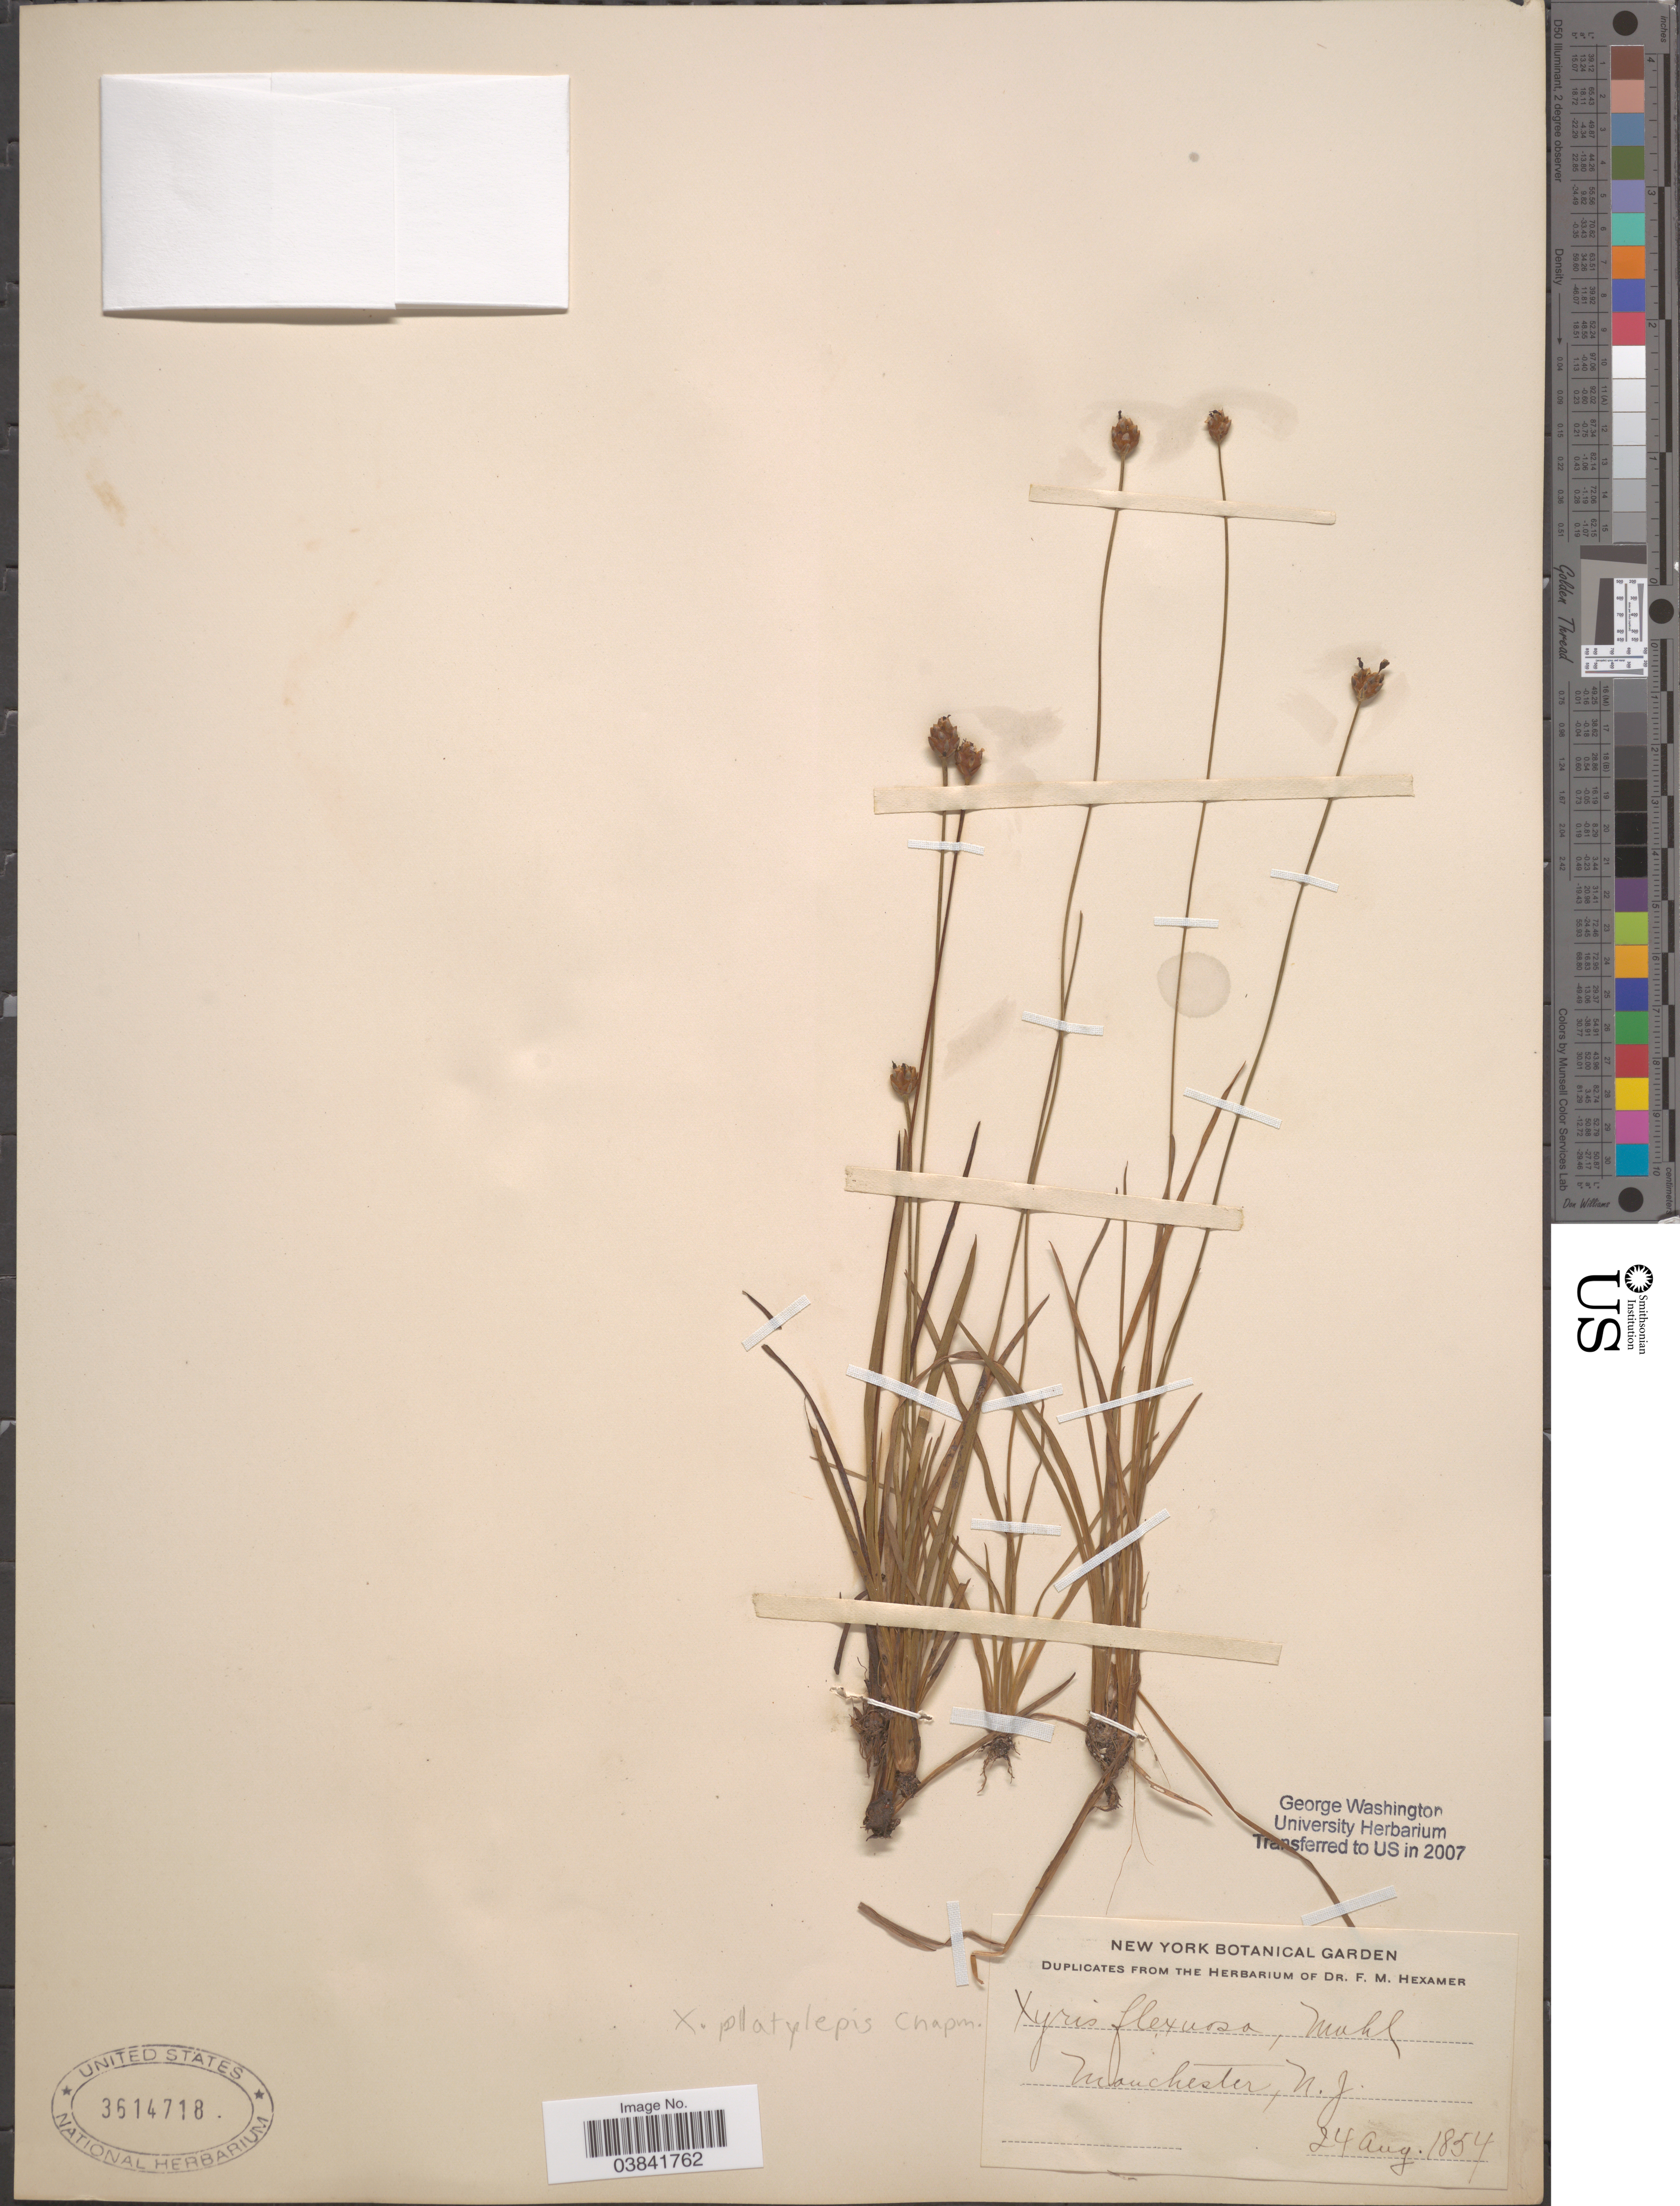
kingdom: Plantae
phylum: Tracheophyta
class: Liliopsida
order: Poales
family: Xyridaceae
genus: Xyris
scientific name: Xyris platylepis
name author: Chapm.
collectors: ex herb. Dr. F. M. Hexamer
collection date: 1854-08-24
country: United States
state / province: New Jersey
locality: Manchester.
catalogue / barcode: US 3614718